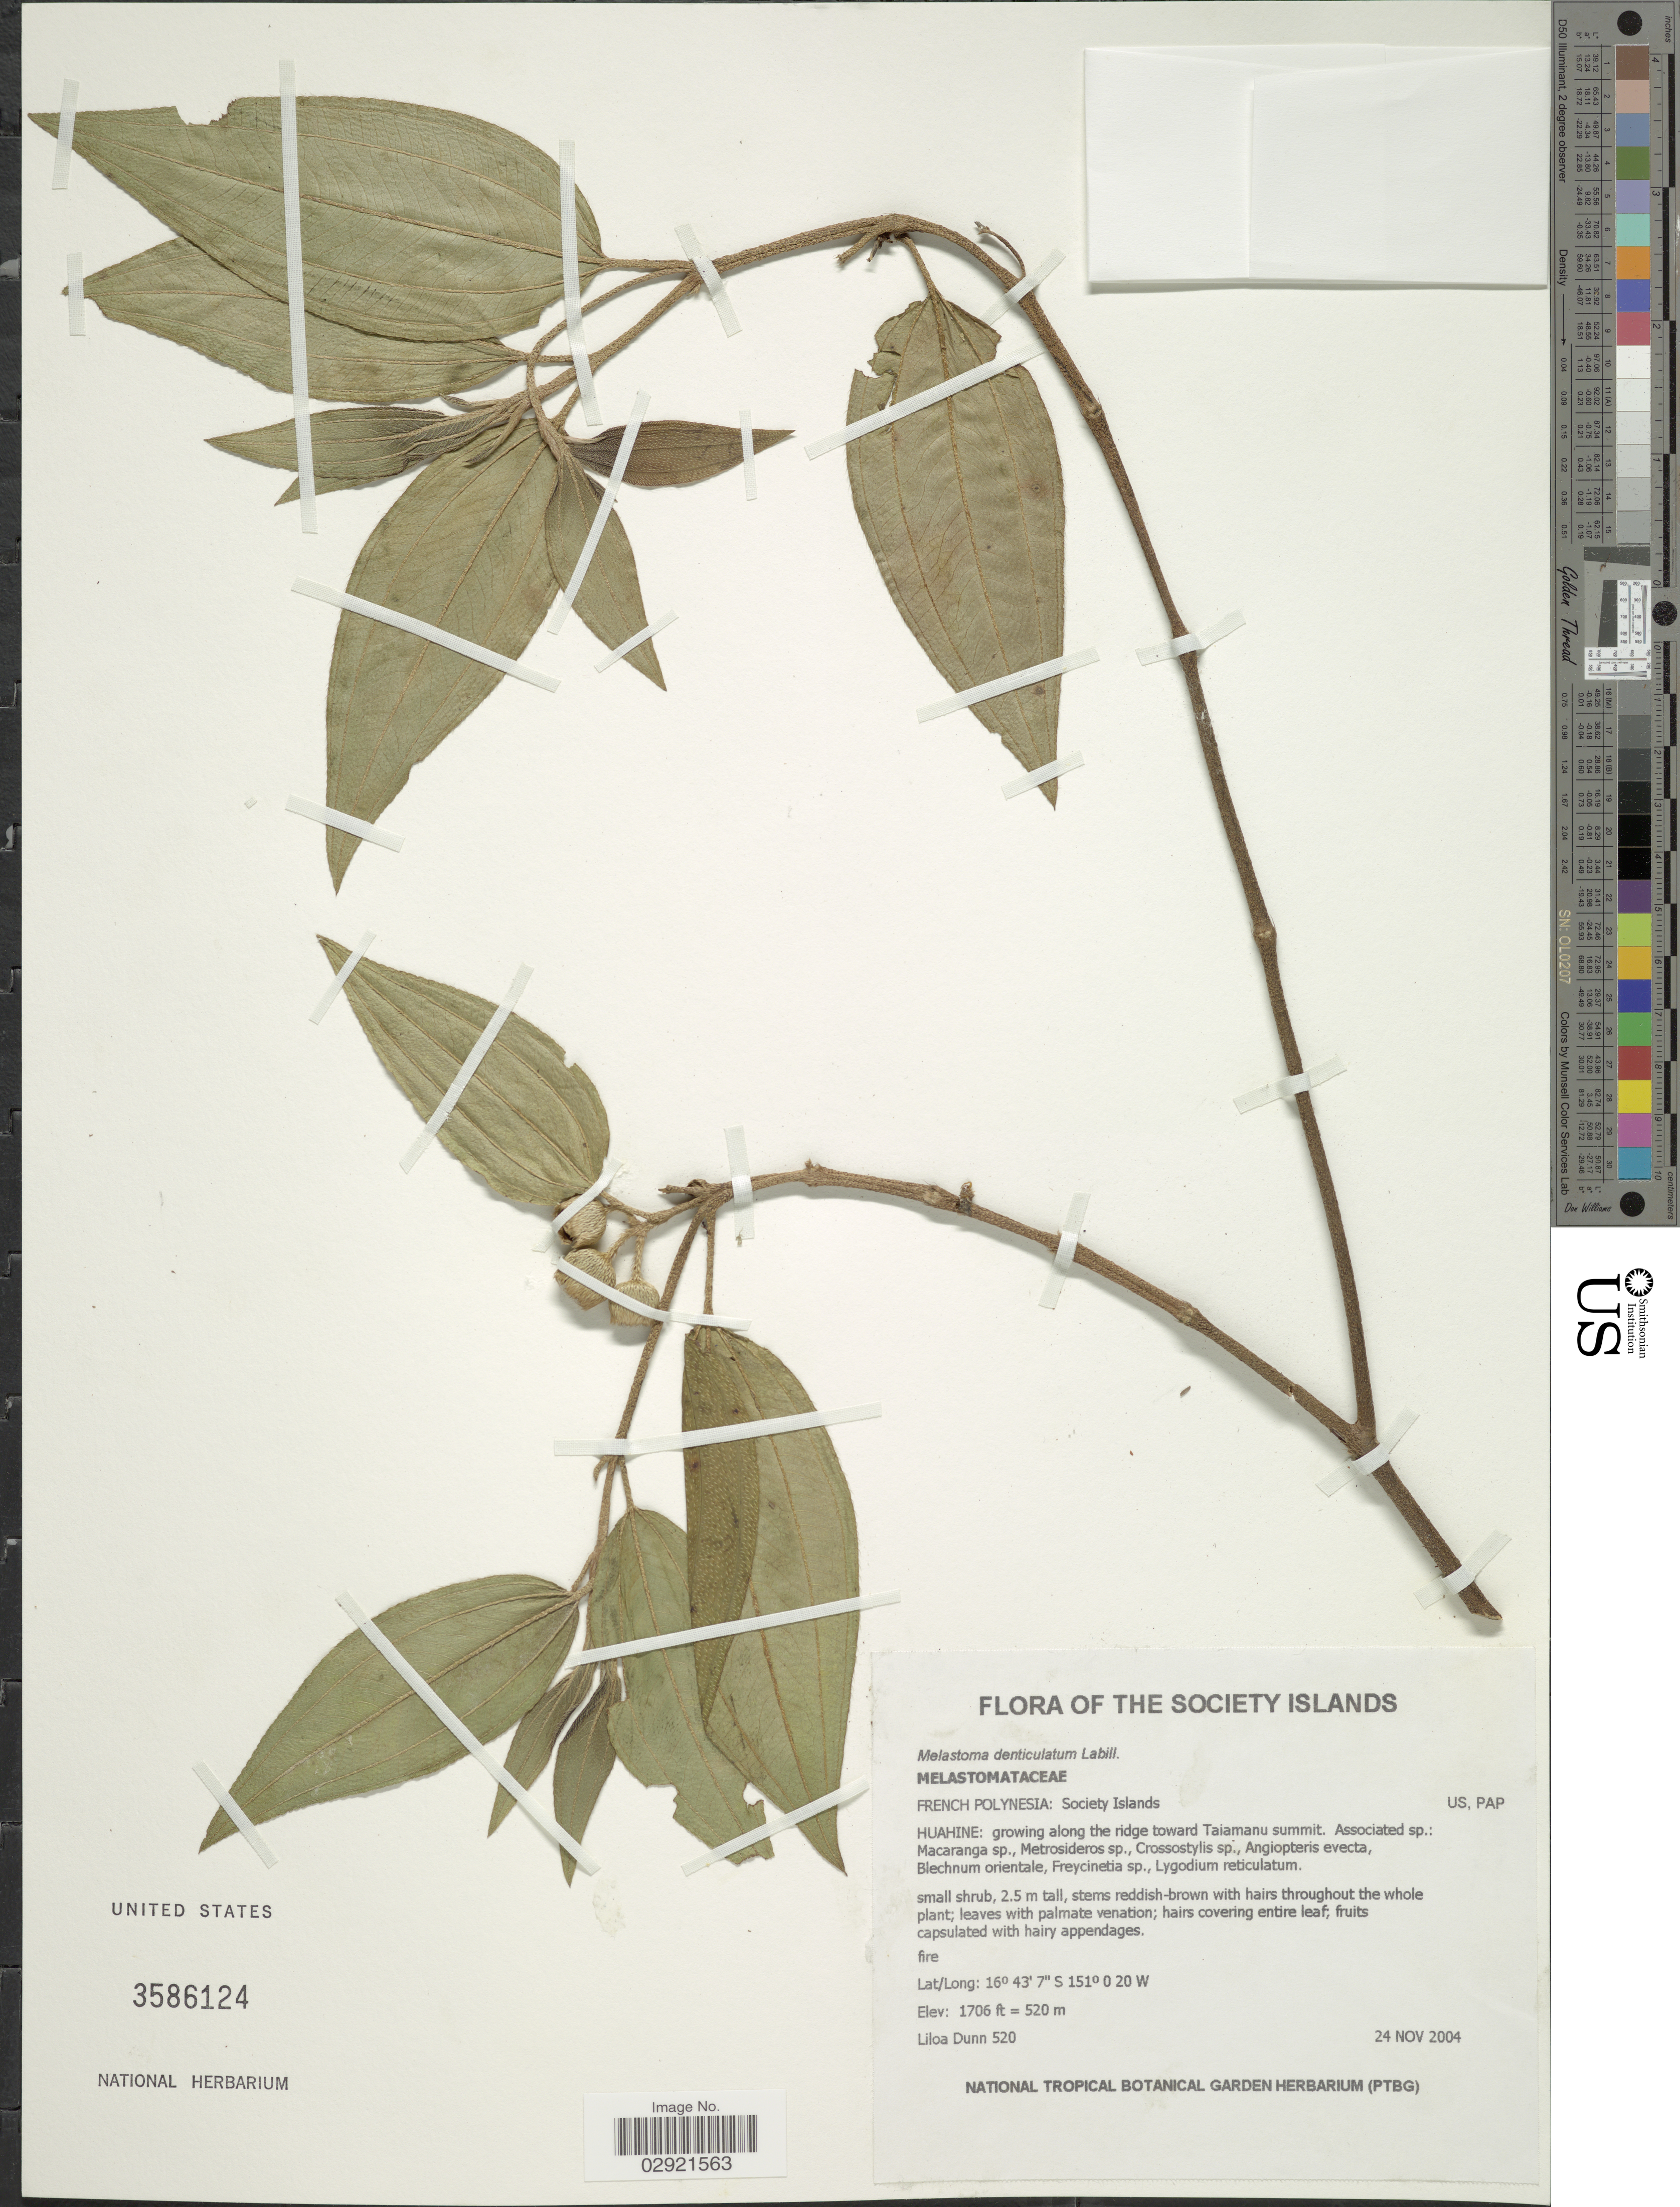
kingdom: Plantae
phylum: Tracheophyta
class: Magnoliopsida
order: Myrtales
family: Melastomataceae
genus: Melastoma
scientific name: Melastoma denticulatum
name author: Labill.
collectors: L. Dunn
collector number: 520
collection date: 2004-11-24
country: French Polynesia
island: Huahine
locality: Society Islands. Huahine: growing along the ridge toward Taiamanu summit.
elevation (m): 520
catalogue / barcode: US 3586124